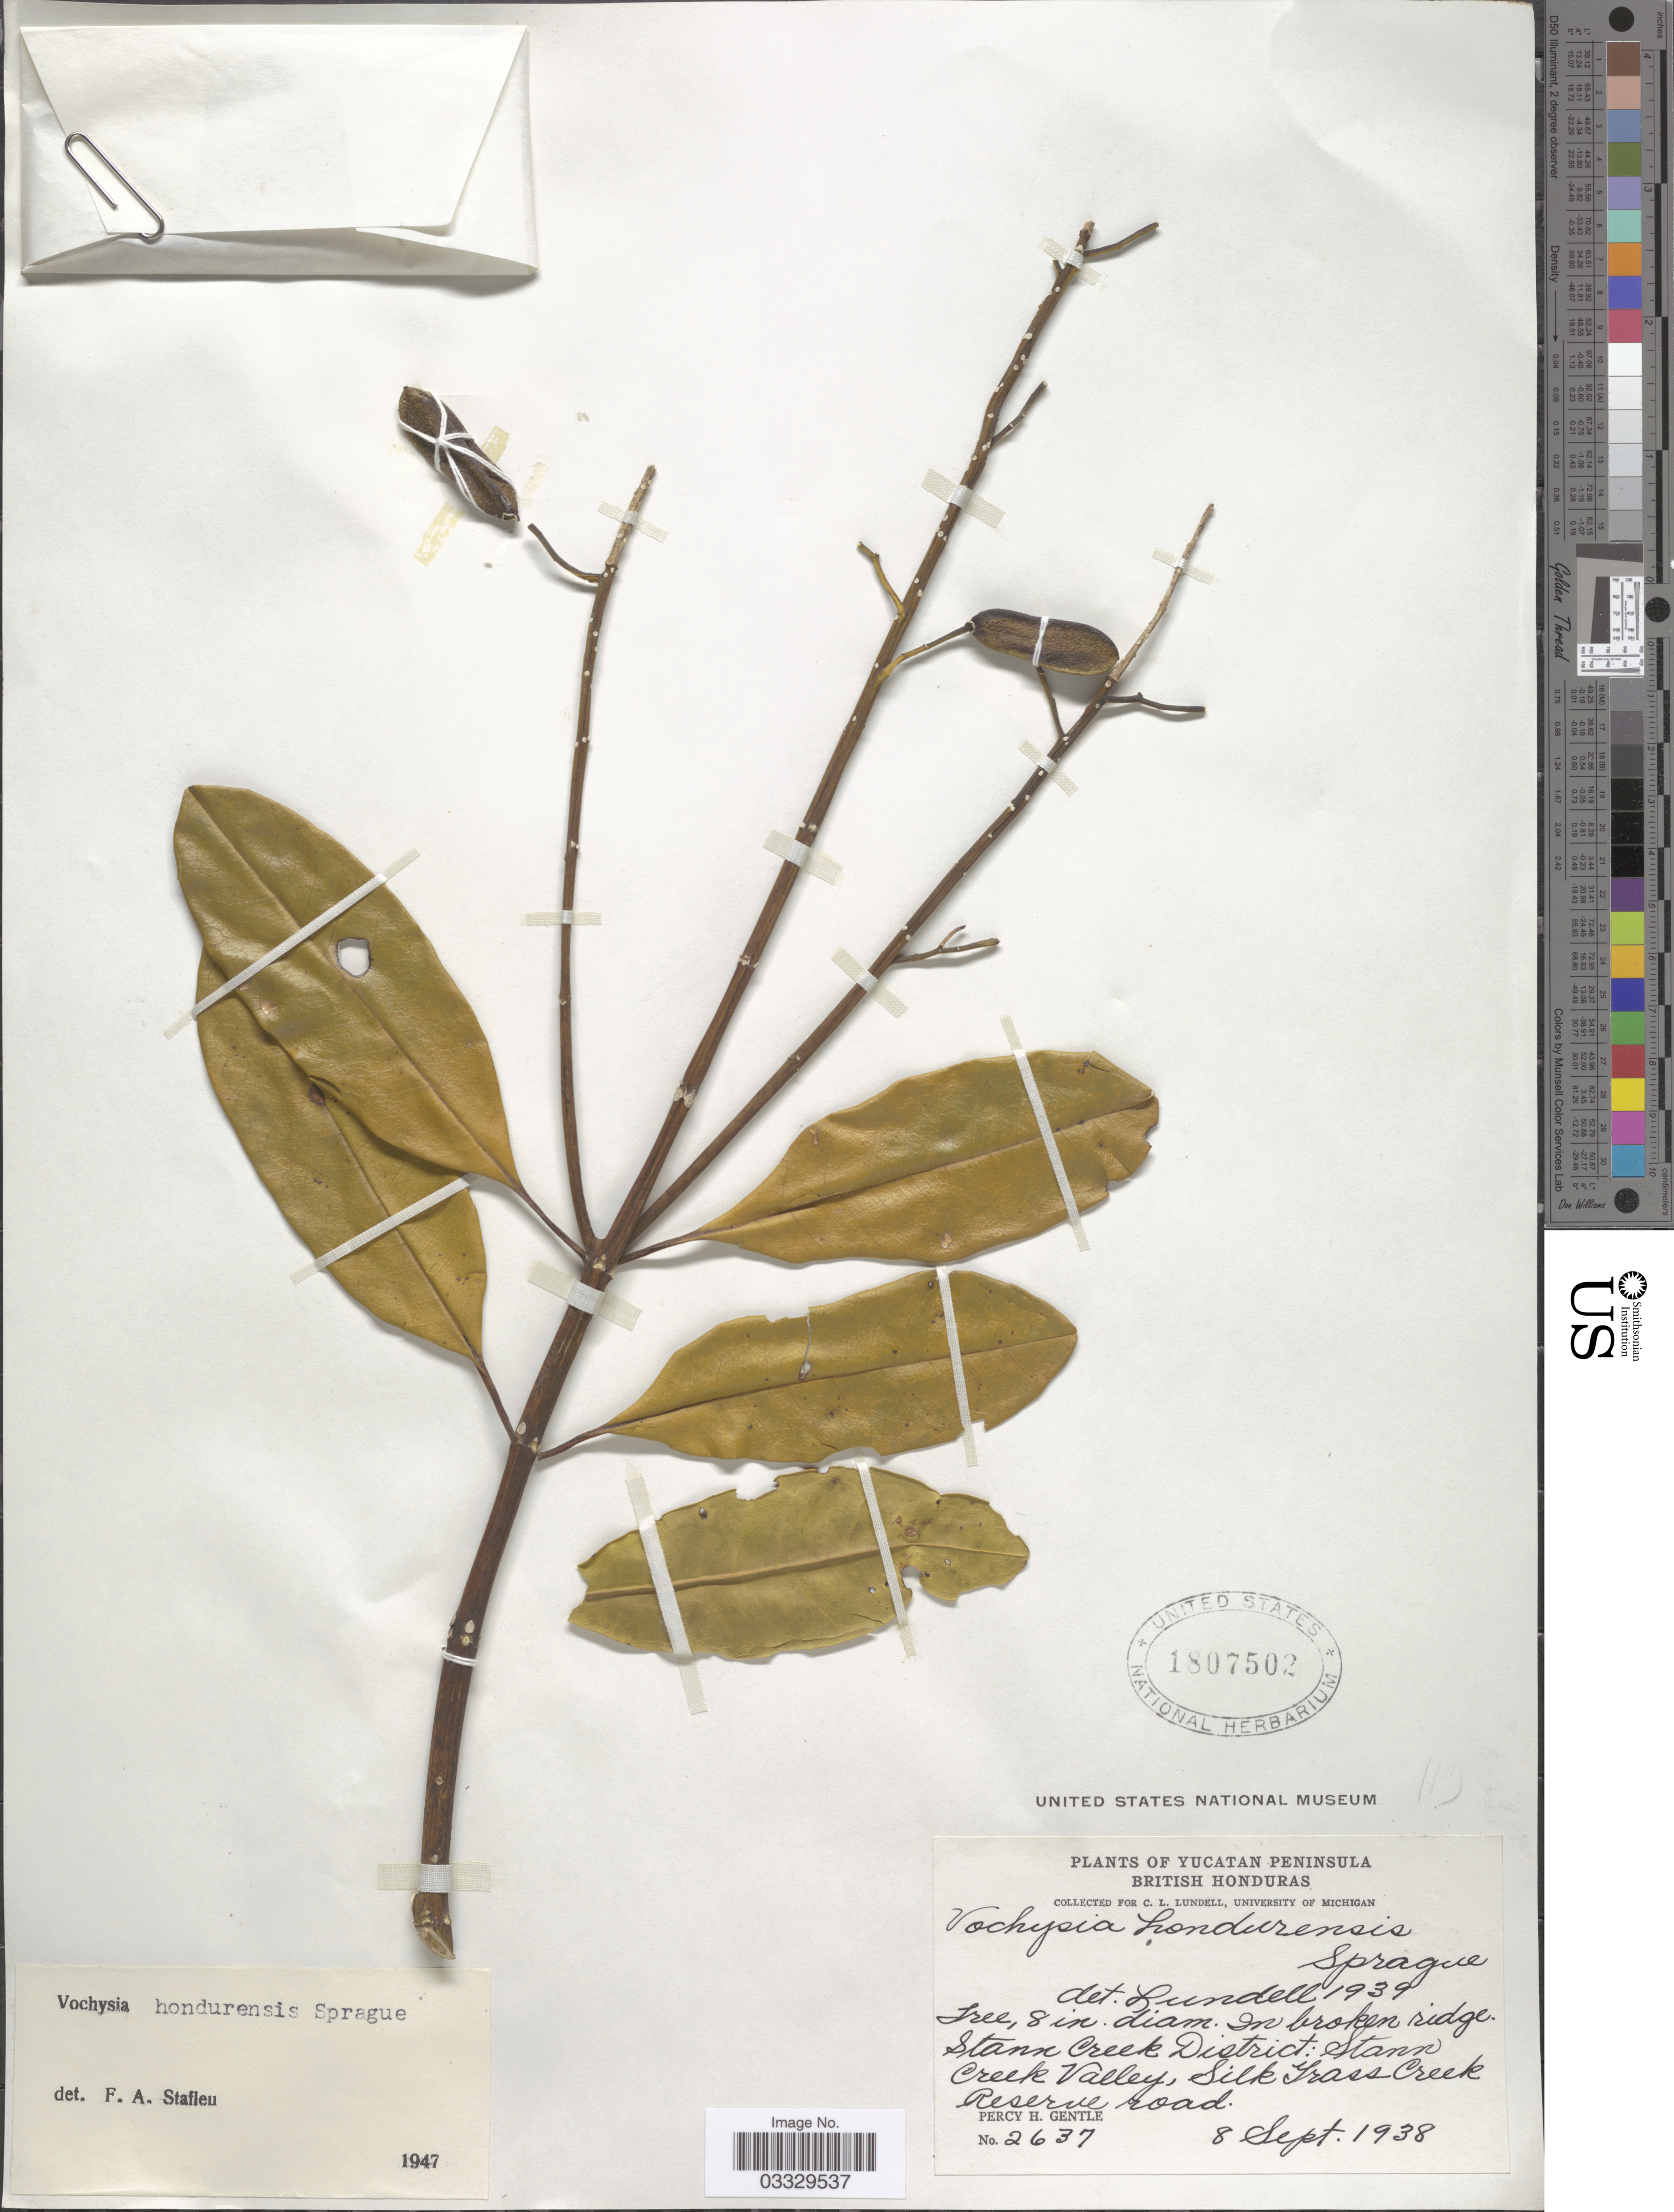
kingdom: Plantae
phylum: Tracheophyta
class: Magnoliopsida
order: Myrtales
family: Vochysiaceae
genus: Vochysia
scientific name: Vochysia hondurensis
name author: Sprague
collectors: P. H. Gentle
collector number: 2637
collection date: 1938-09-08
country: Belize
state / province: Stann Creek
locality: Yucatan Peninsula. British Honduras. Stann Creek District: Stann Creek Valley, Silk Grass Creek Reserve road.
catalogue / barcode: US 1807502